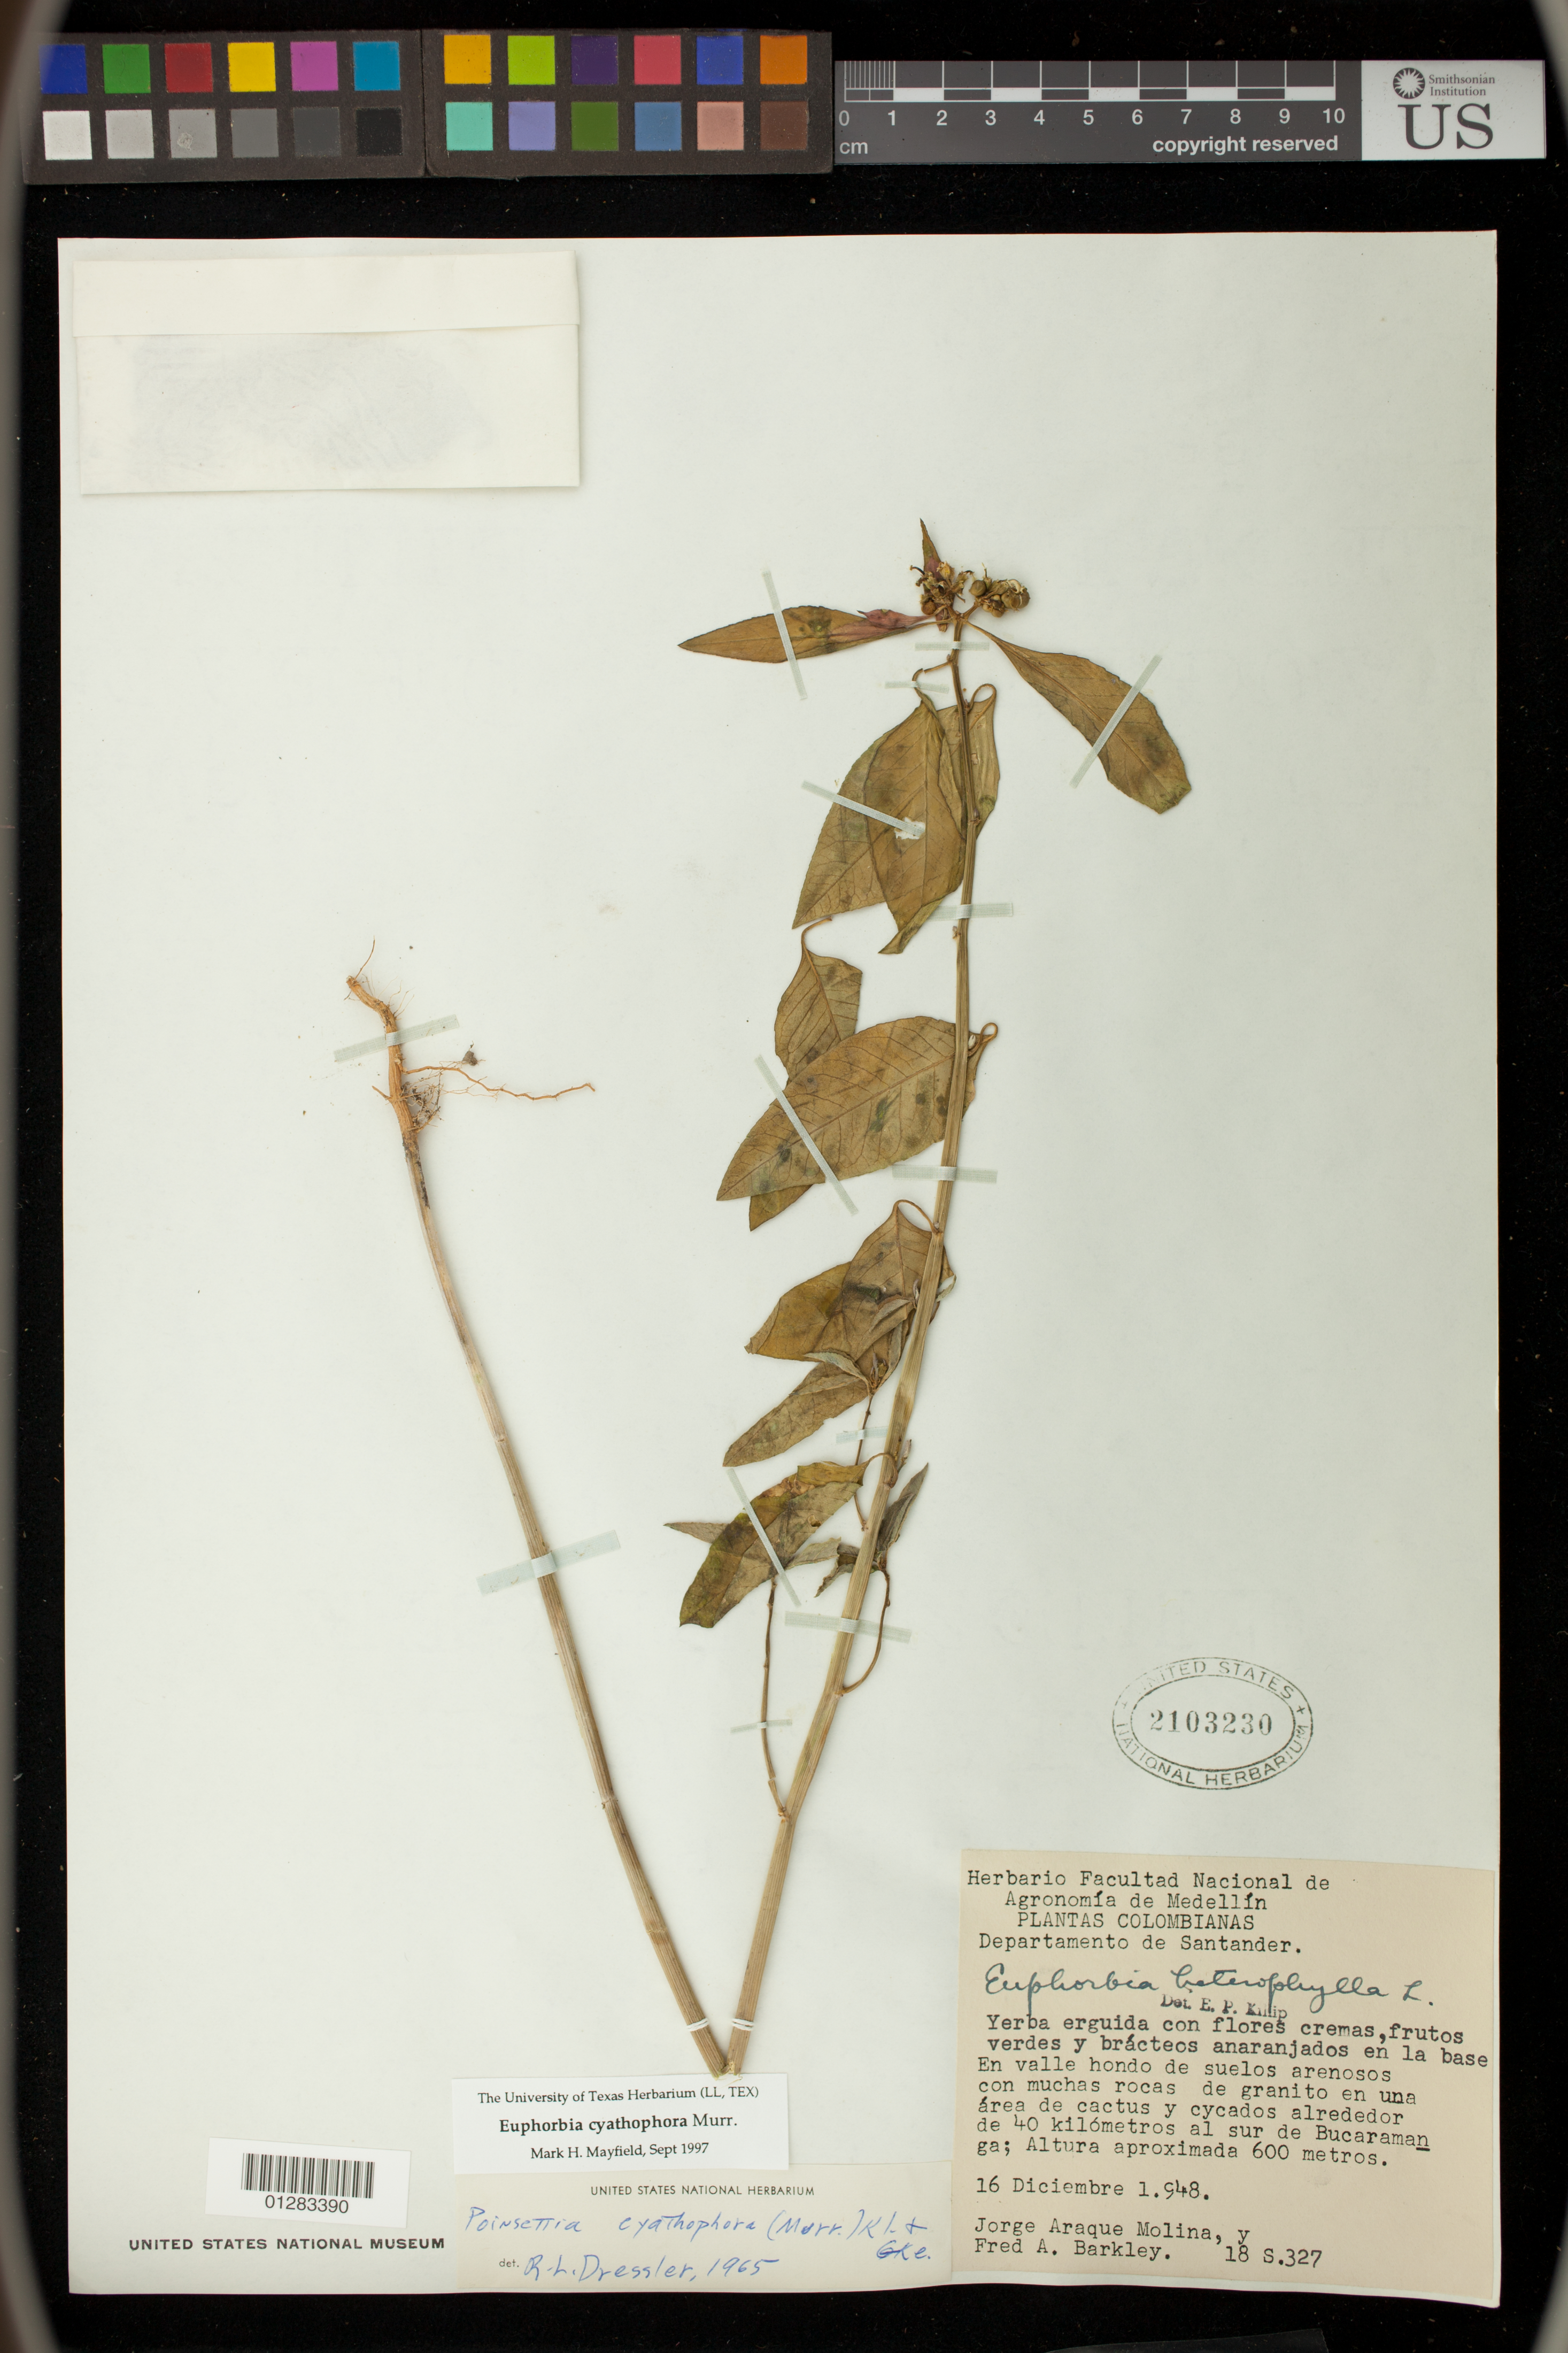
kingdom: Plantae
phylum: Tracheophyta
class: Magnoliopsida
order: Malpighiales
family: Euphorbiaceae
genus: Euphorbia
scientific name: Euphorbia heterophylla var. cyathophora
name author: (Murr.) Griseb.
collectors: J. A. Molina & F. A. Barkley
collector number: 18 S.327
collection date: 1948-12-16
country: Colombia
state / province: Santander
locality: Alrededor de 40 kilometros al sur de Bucaramanga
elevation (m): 600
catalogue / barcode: US 2103230